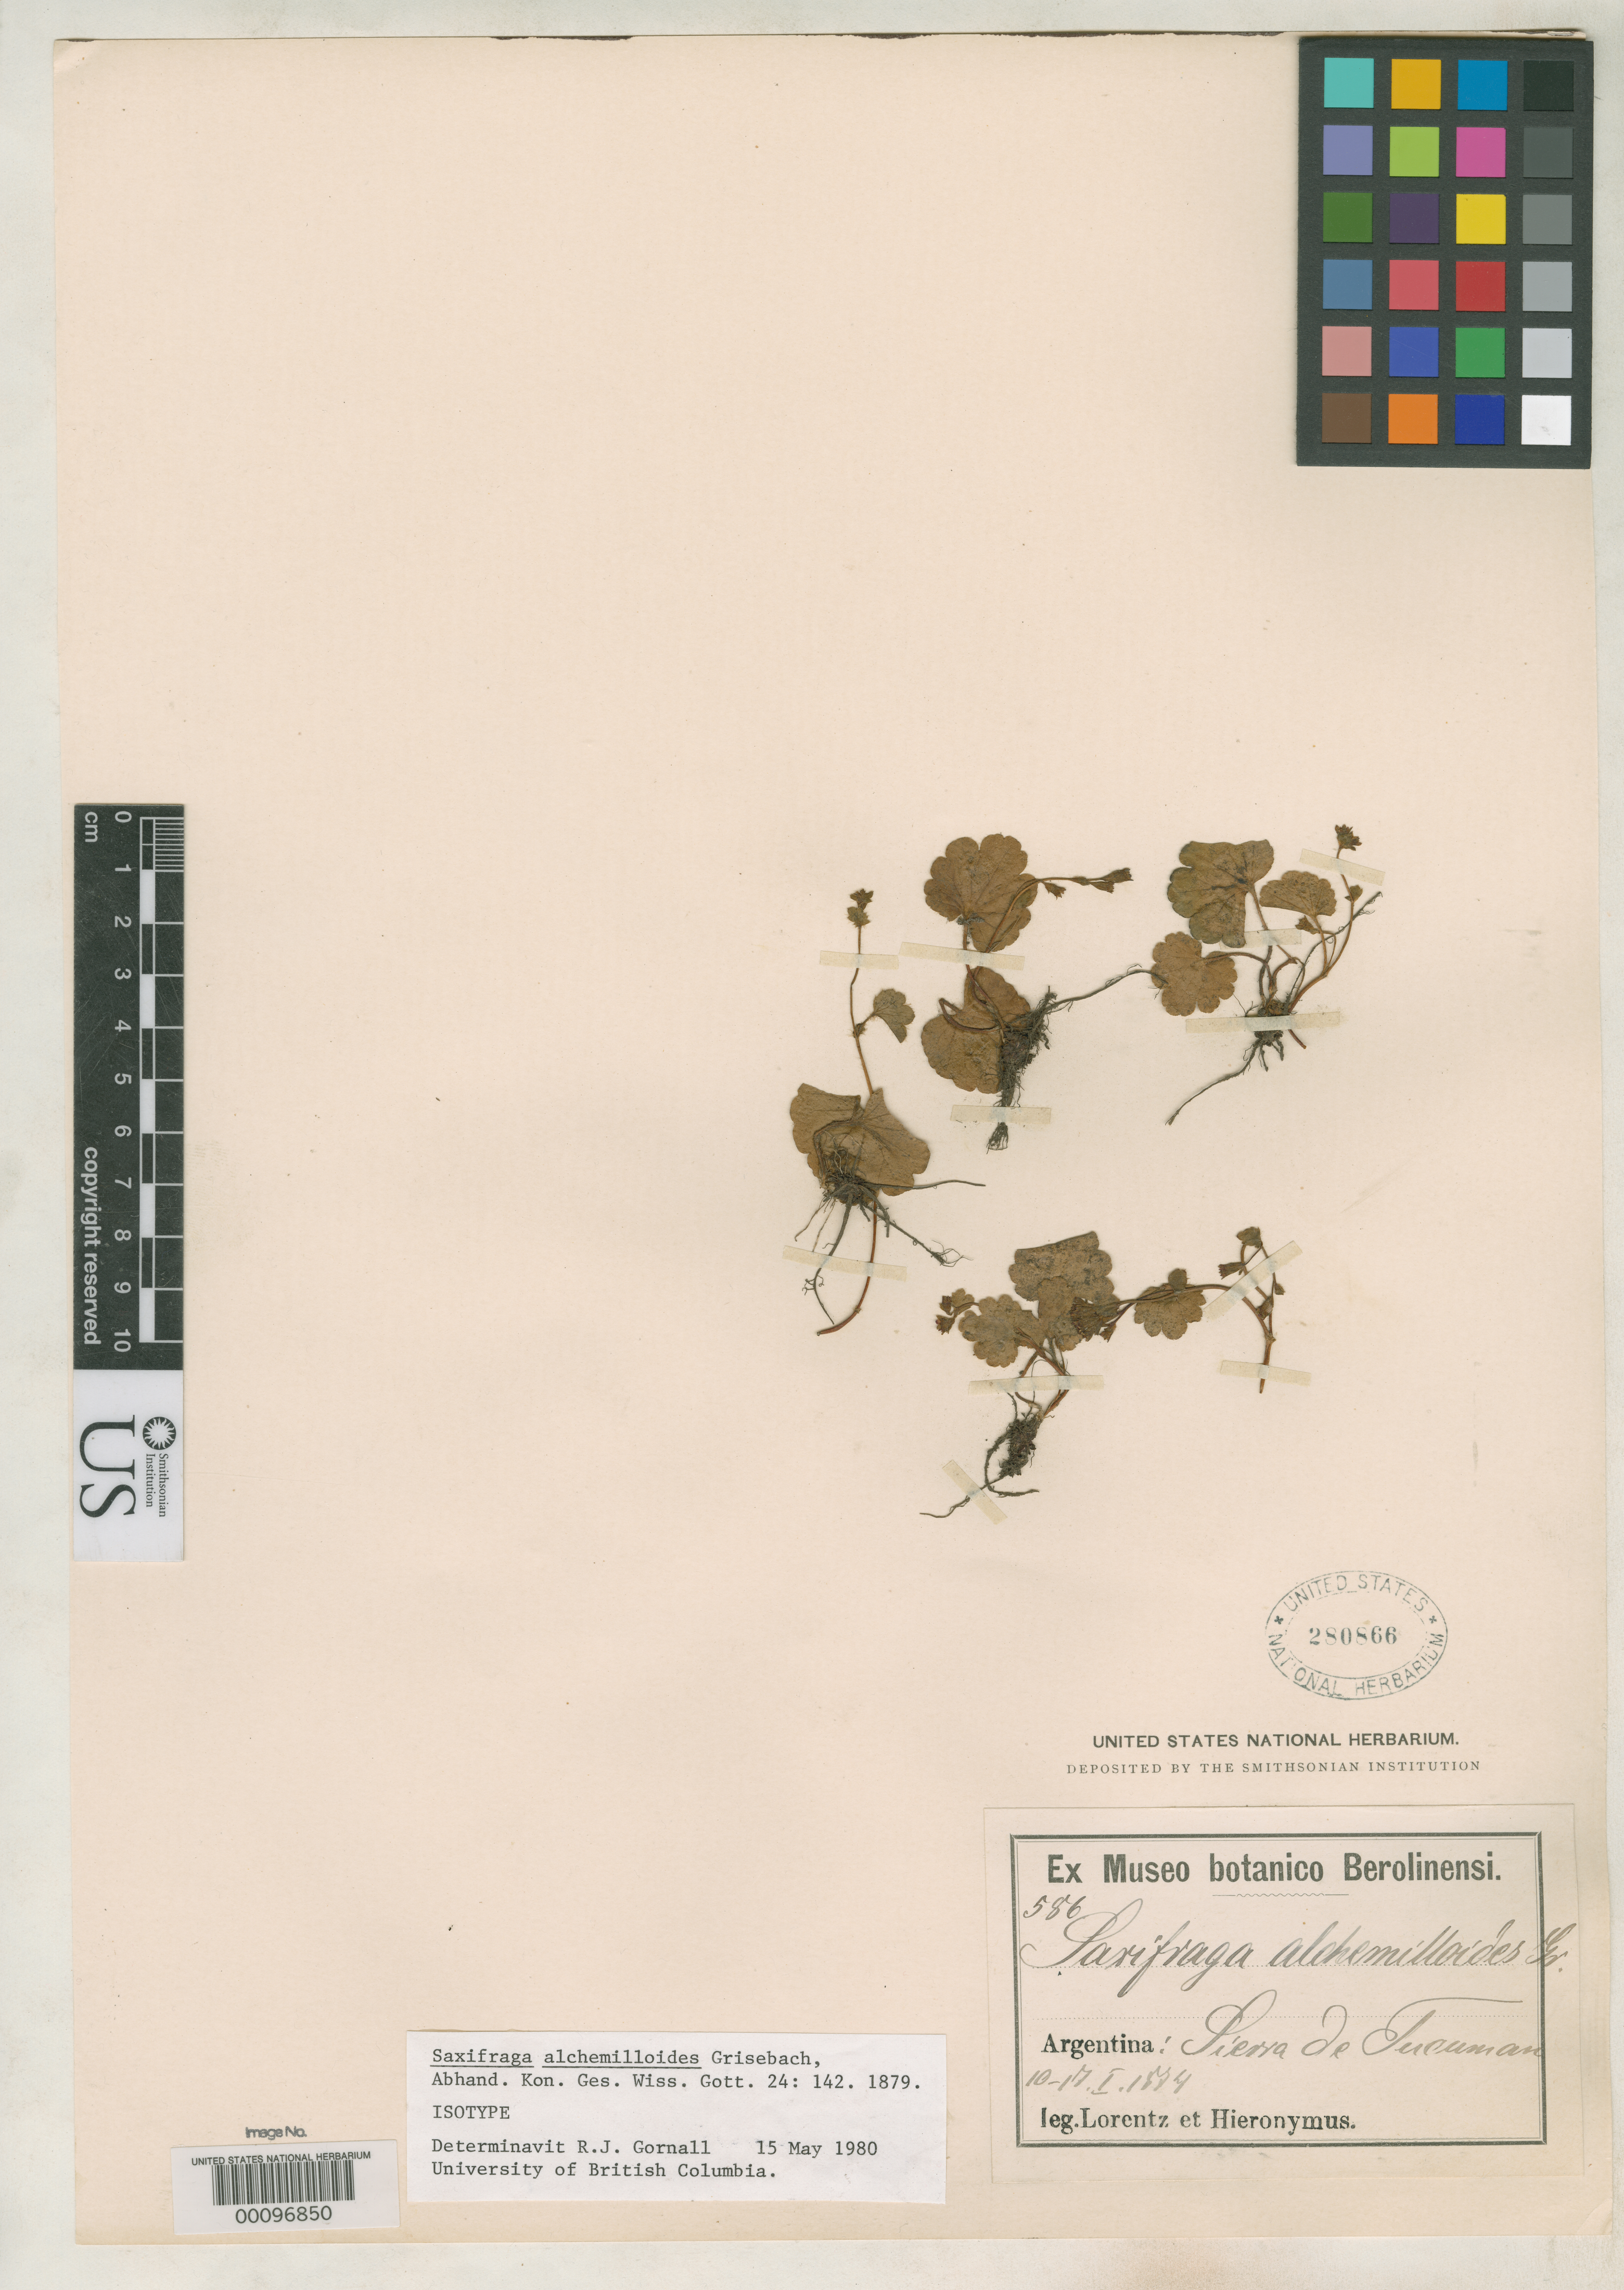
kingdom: Plantae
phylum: Tracheophyta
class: Magnoliopsida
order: Saxifragales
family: Saxifragaceae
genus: Saxifraga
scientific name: Saxifraga alchemilloides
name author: Griseb.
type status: Isotype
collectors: P. G. Lorentz & G. H. Hieronymus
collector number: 586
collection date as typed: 10 Jan 1874 to 17 Jan 1874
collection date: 1874-01-10/1874-01-17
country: Argentina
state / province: Tucumán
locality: Sierra de Tucuman.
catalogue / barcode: US 280866